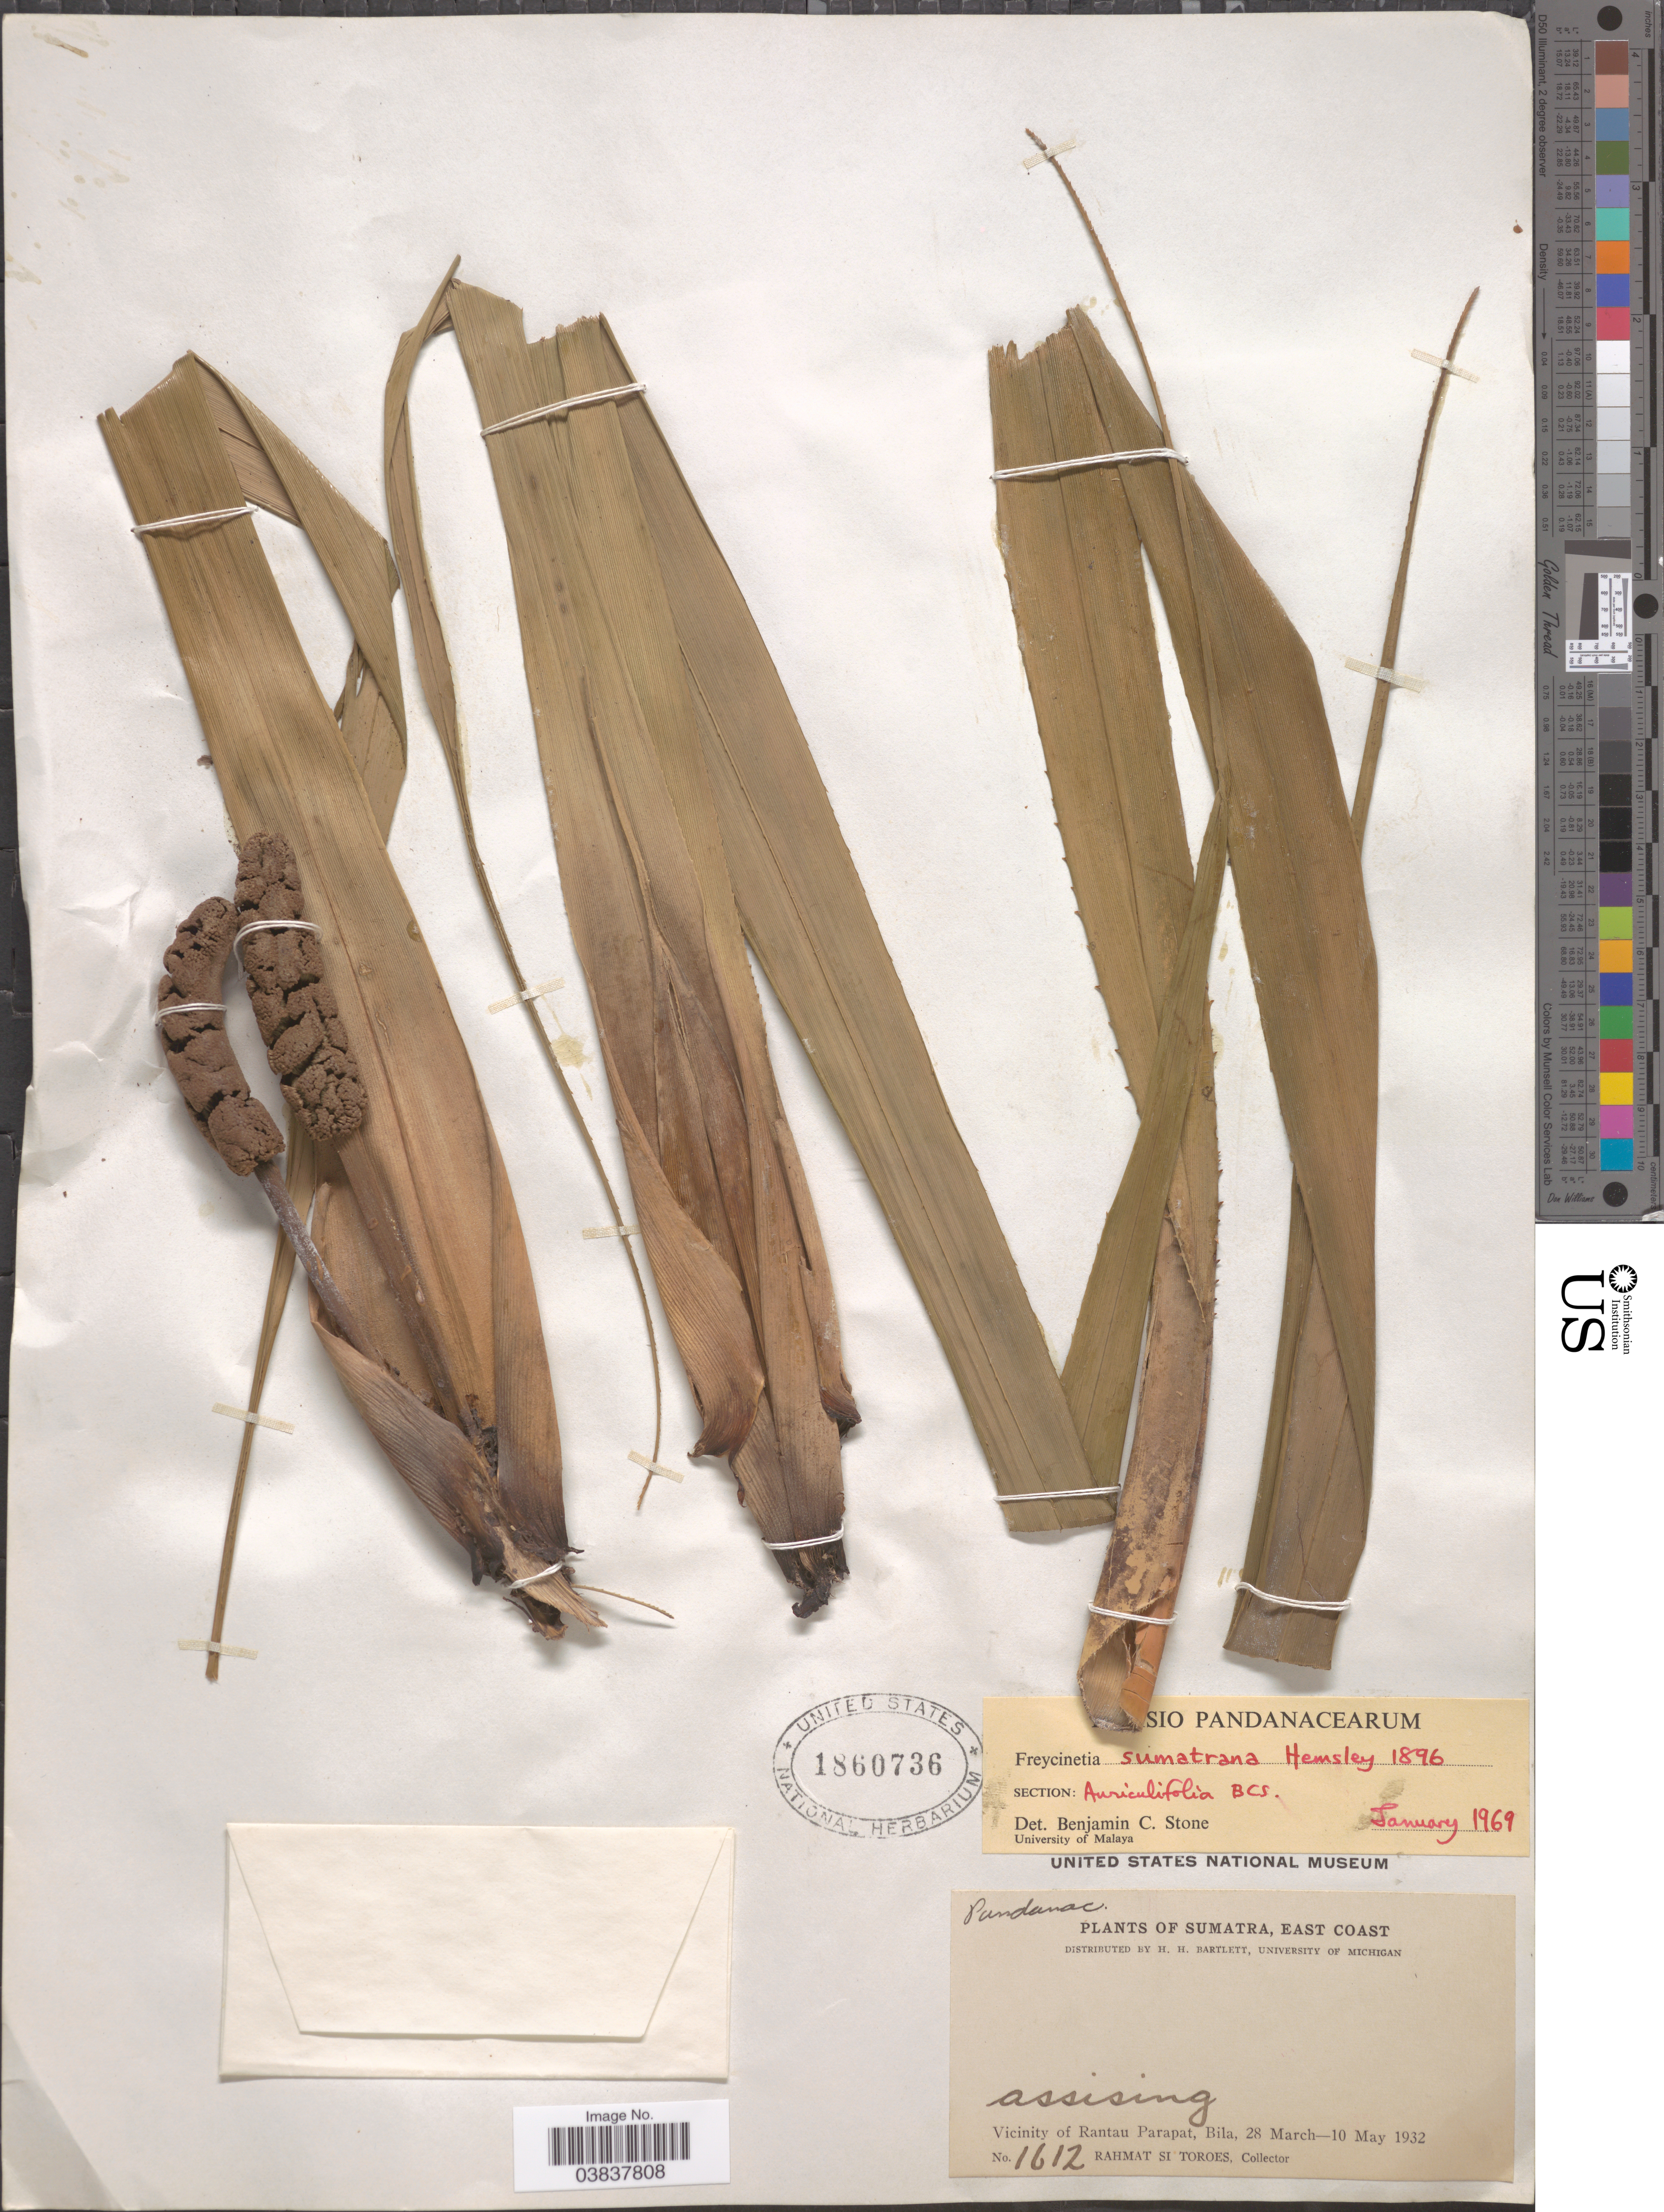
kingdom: Plantae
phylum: Tracheophyta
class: Liliopsida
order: Pandanales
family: Pandanaceae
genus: Freycinetia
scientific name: Freycinetia sumatrana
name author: Hemsl.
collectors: Rahmat Si Boeea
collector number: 1612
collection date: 1932-03-28/1932-05-10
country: Indonesia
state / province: Sumatra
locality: East Coast. Vicinity of Rantau Parapat, Bila.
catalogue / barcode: US 1860736